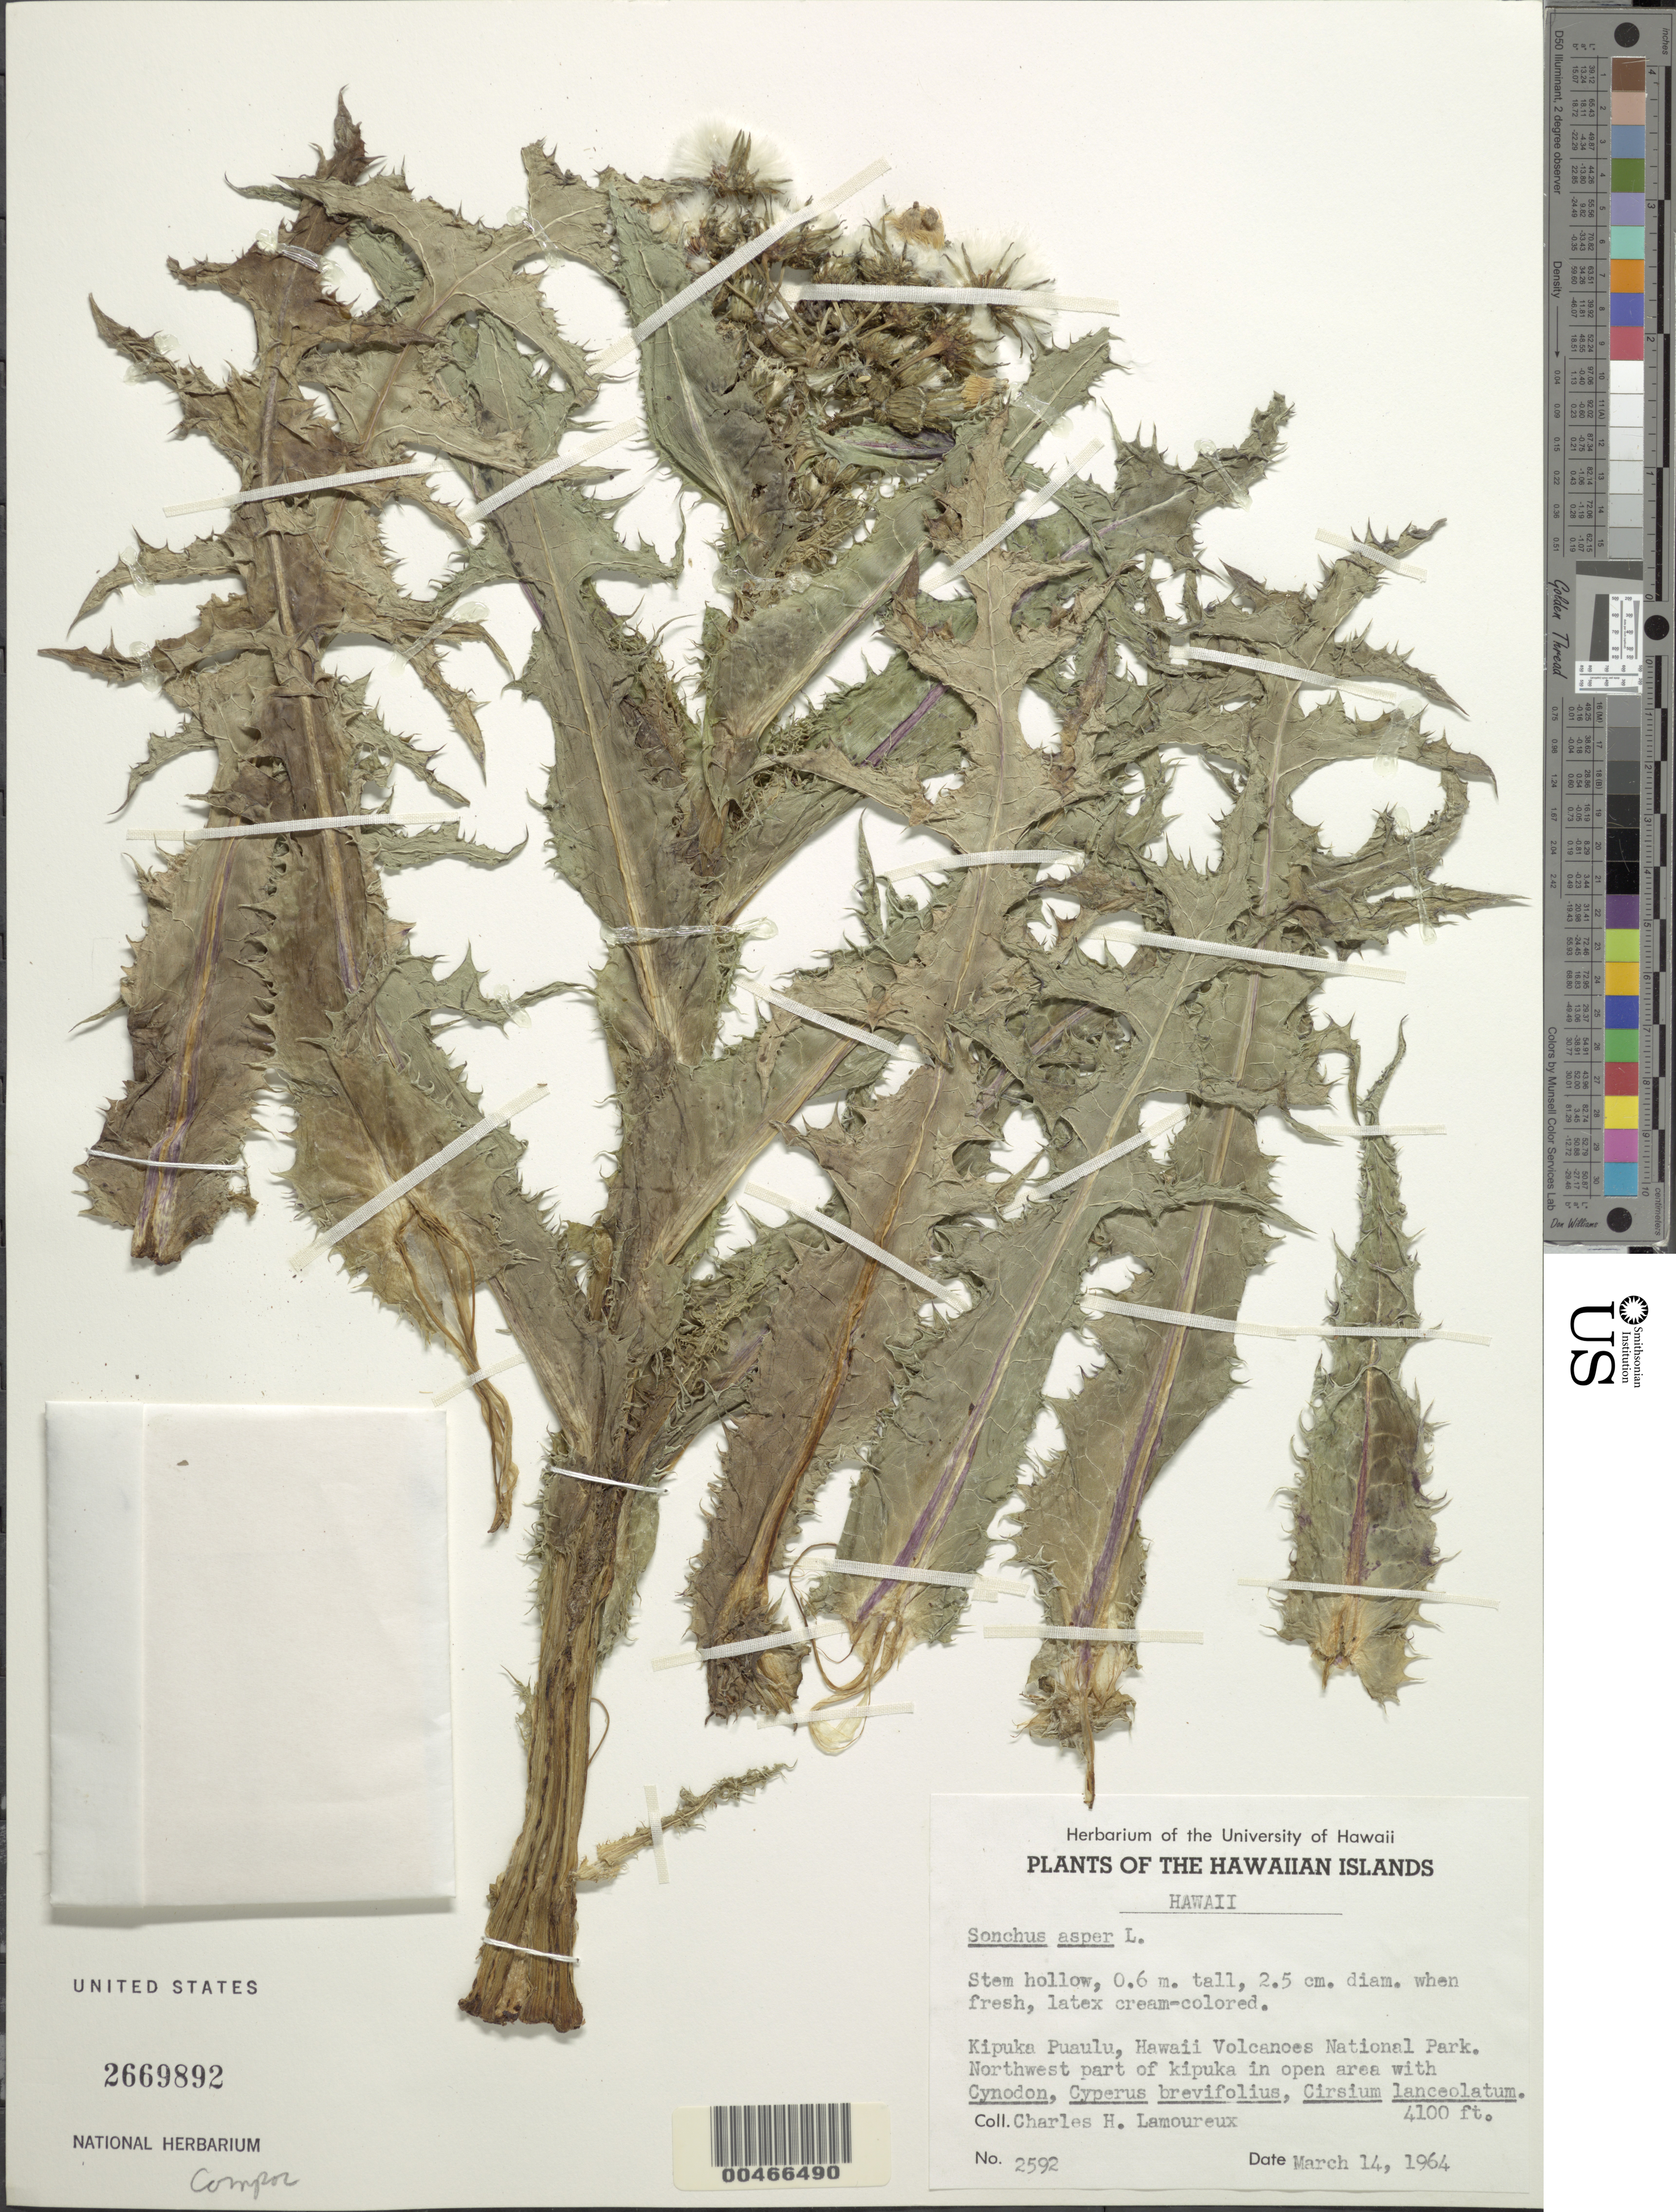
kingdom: Plantae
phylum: Tracheophyta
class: Magnoliopsida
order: Asterales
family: Asteraceae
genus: Sonchus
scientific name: Sonchus asper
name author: (L.) Hill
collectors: C. H. Lamoureux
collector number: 2592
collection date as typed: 14 Mar 1964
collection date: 1964-03-14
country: United States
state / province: Hawaii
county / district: Hawaii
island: Hawaii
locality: Kipuka Puaulu, Hawaii Volcanoes National Park, NW part of kipuka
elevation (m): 1250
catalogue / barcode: US 2669892